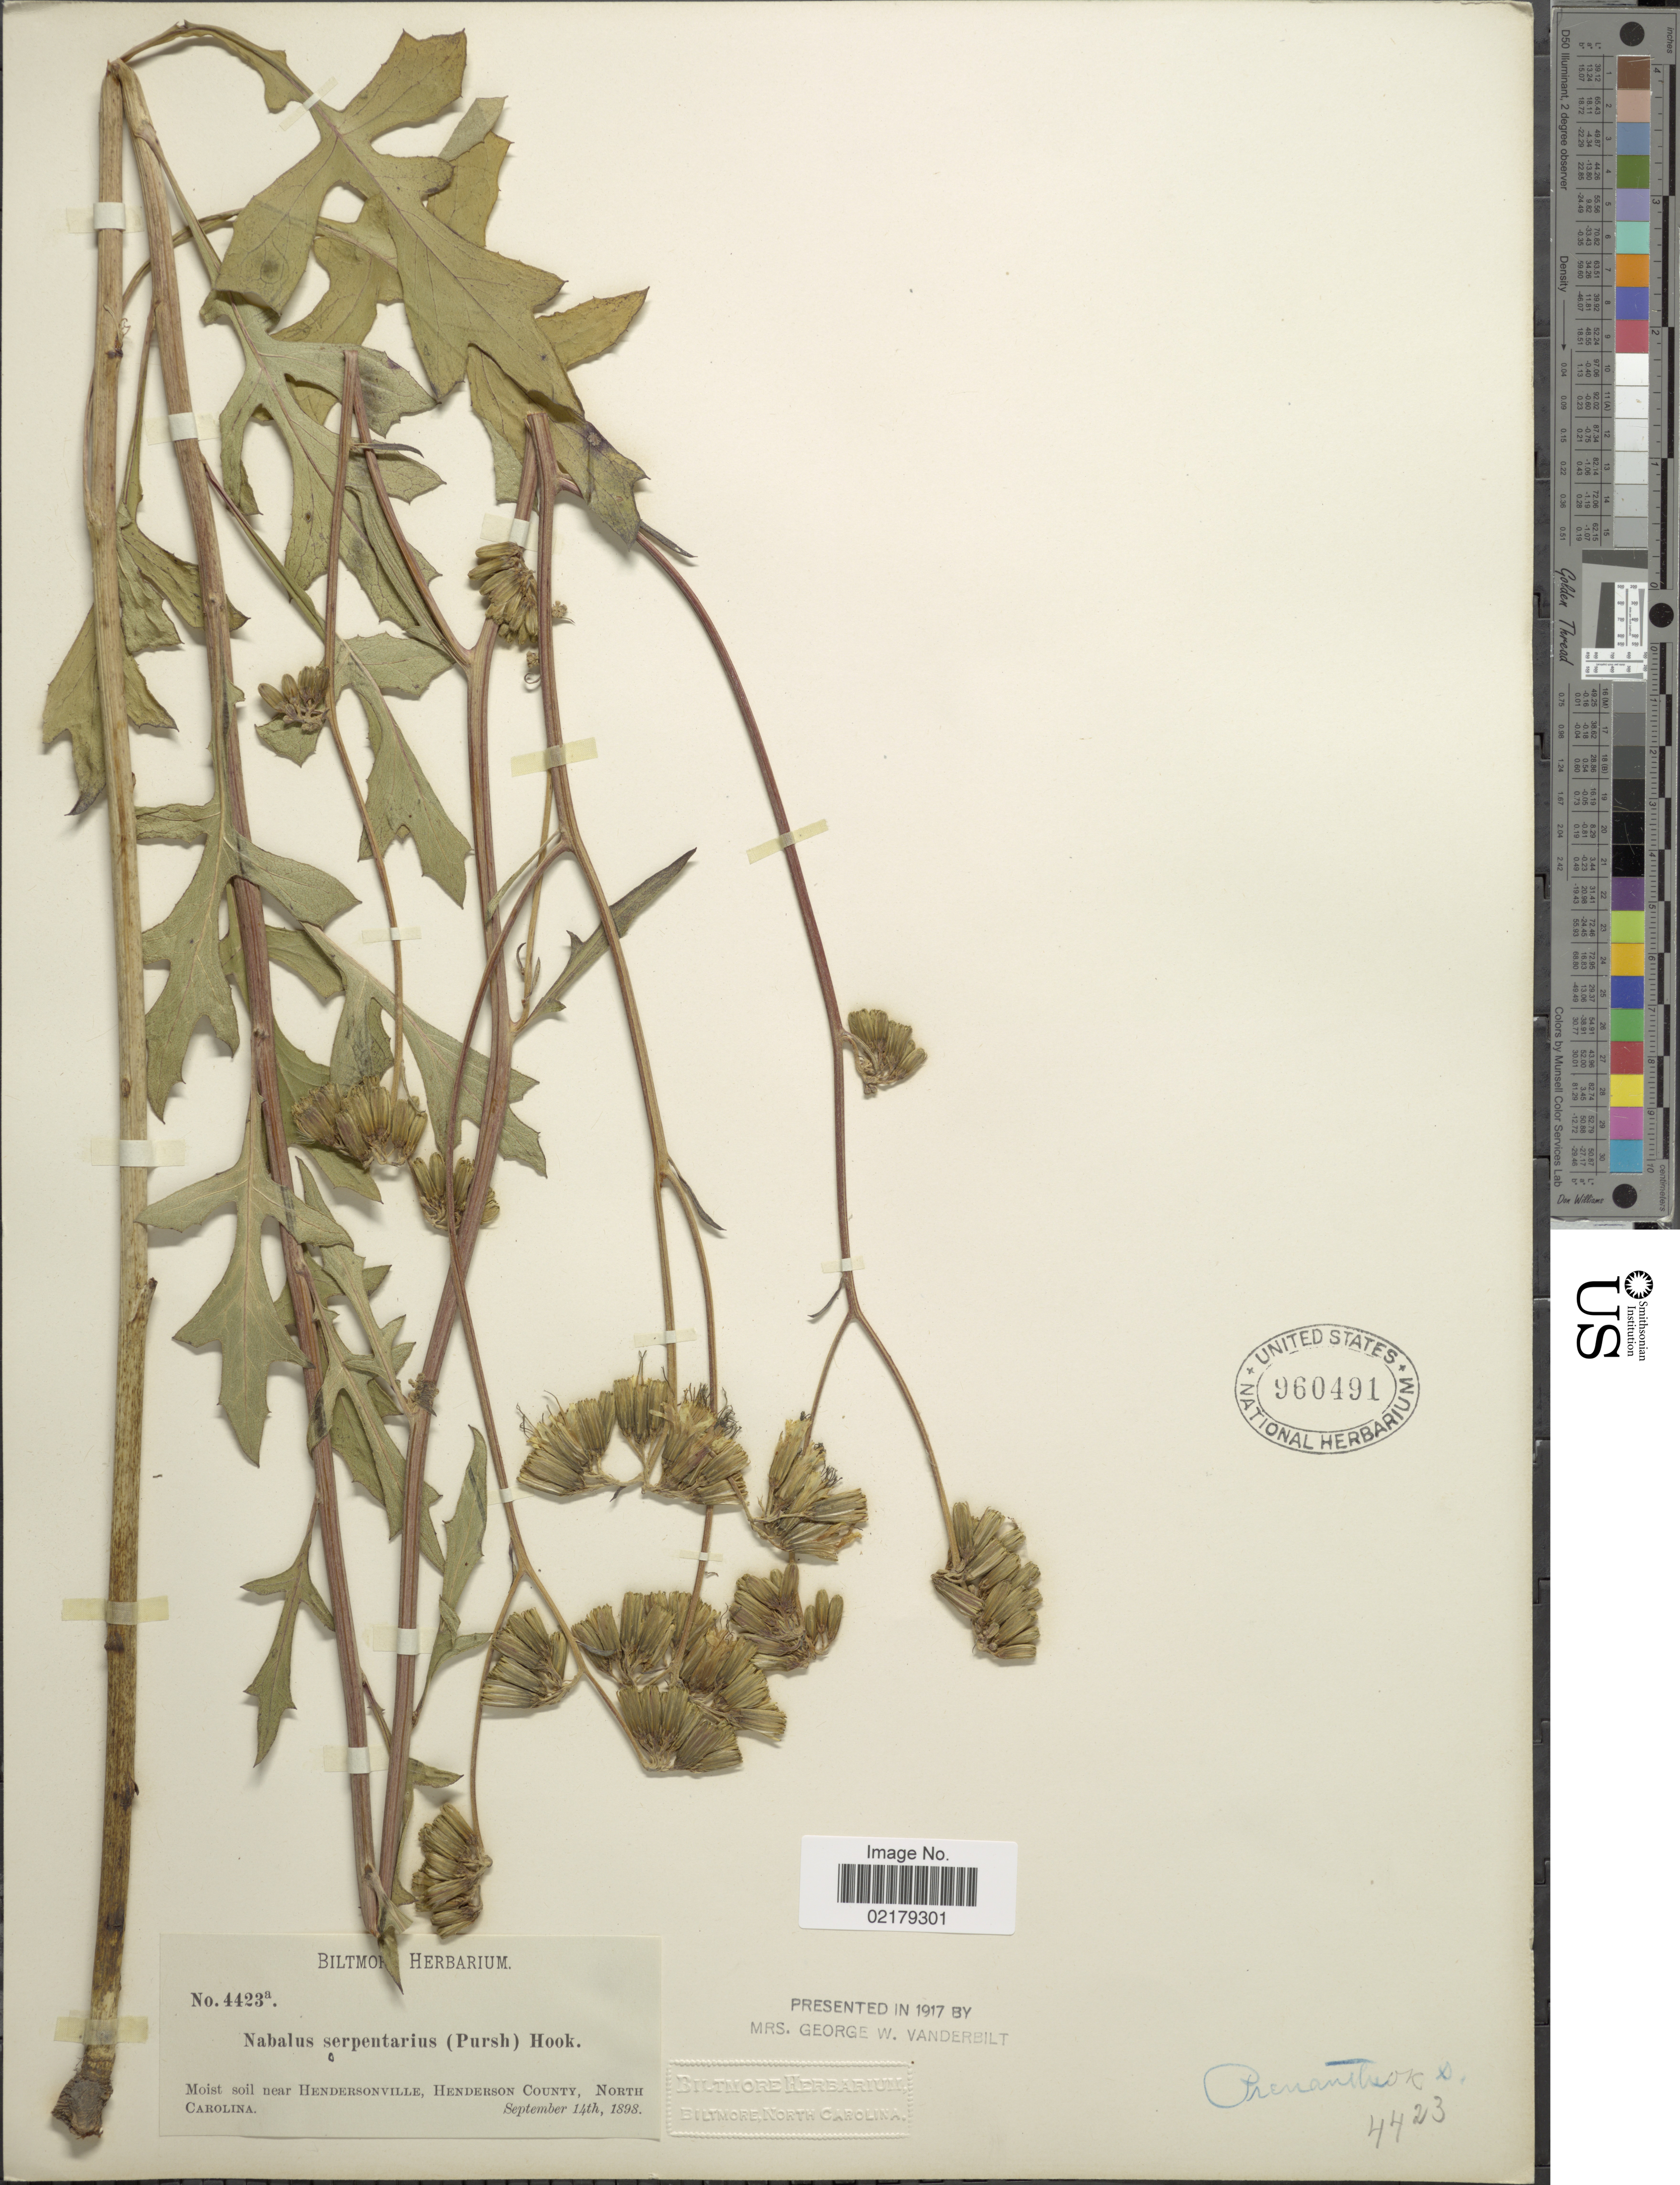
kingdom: Plantae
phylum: Tracheophyta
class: Magnoliopsida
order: Asterales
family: Asteraceae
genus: Nabalus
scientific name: Nabalus serpentarius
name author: (Pursh) Hook.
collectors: ex herb. Biltmore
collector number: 4423a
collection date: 1898-09-14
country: United States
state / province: North Carolina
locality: Moist soil near Hendersonville, Henderson County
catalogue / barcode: US 960491